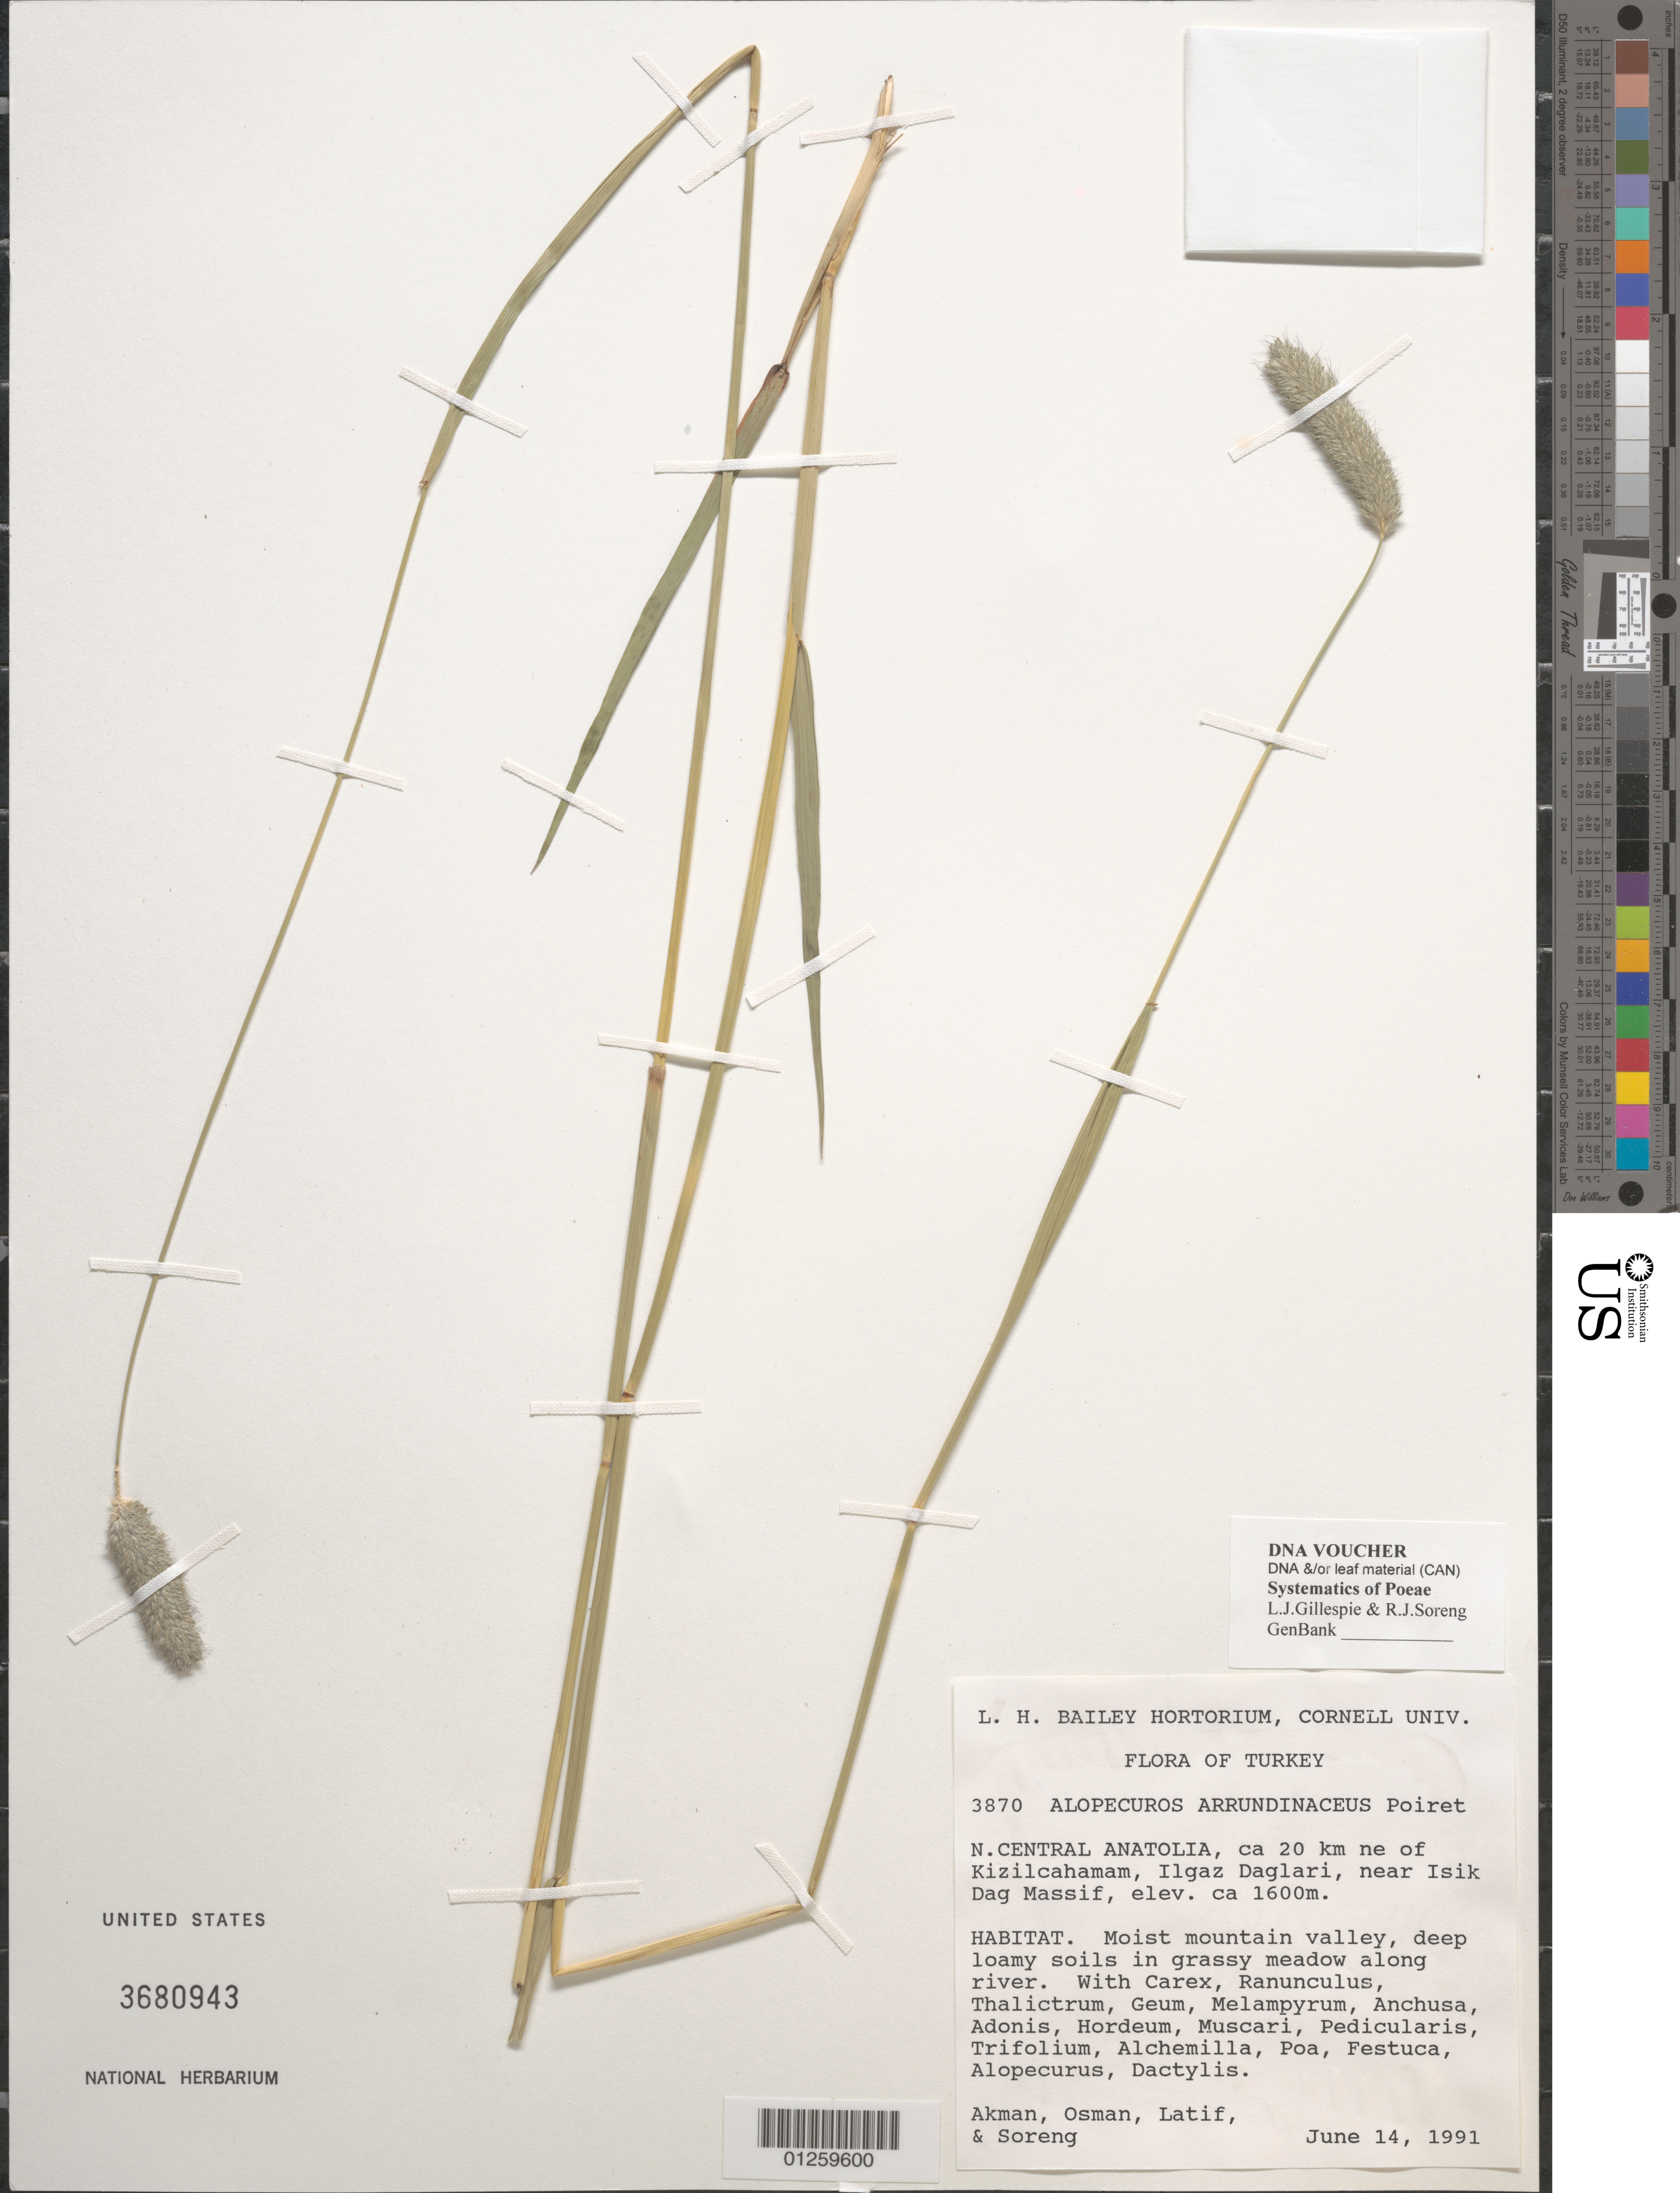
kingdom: Plantae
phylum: Tracheophyta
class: Liliopsida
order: Poales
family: Poaceae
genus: Alopecurus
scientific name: Alopecurus arundinaceus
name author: Poir.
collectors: R. J. Soreng, Y. Akman, O. Ketenoglu & L. Kurt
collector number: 3870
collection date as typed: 14 Jun 1991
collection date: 1991-06-14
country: Turkey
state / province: Cankiri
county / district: Cerkes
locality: Ca 20 km NE of Kizilcahamam, Koroglu Daglari, near Isik Dag Massif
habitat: Moist mountain valley, deep loamy soils in grassy meadow along river. With Carex, Ranunculus, Thalictrum, Geum, Melampyrum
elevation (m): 1600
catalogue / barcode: US 3680943